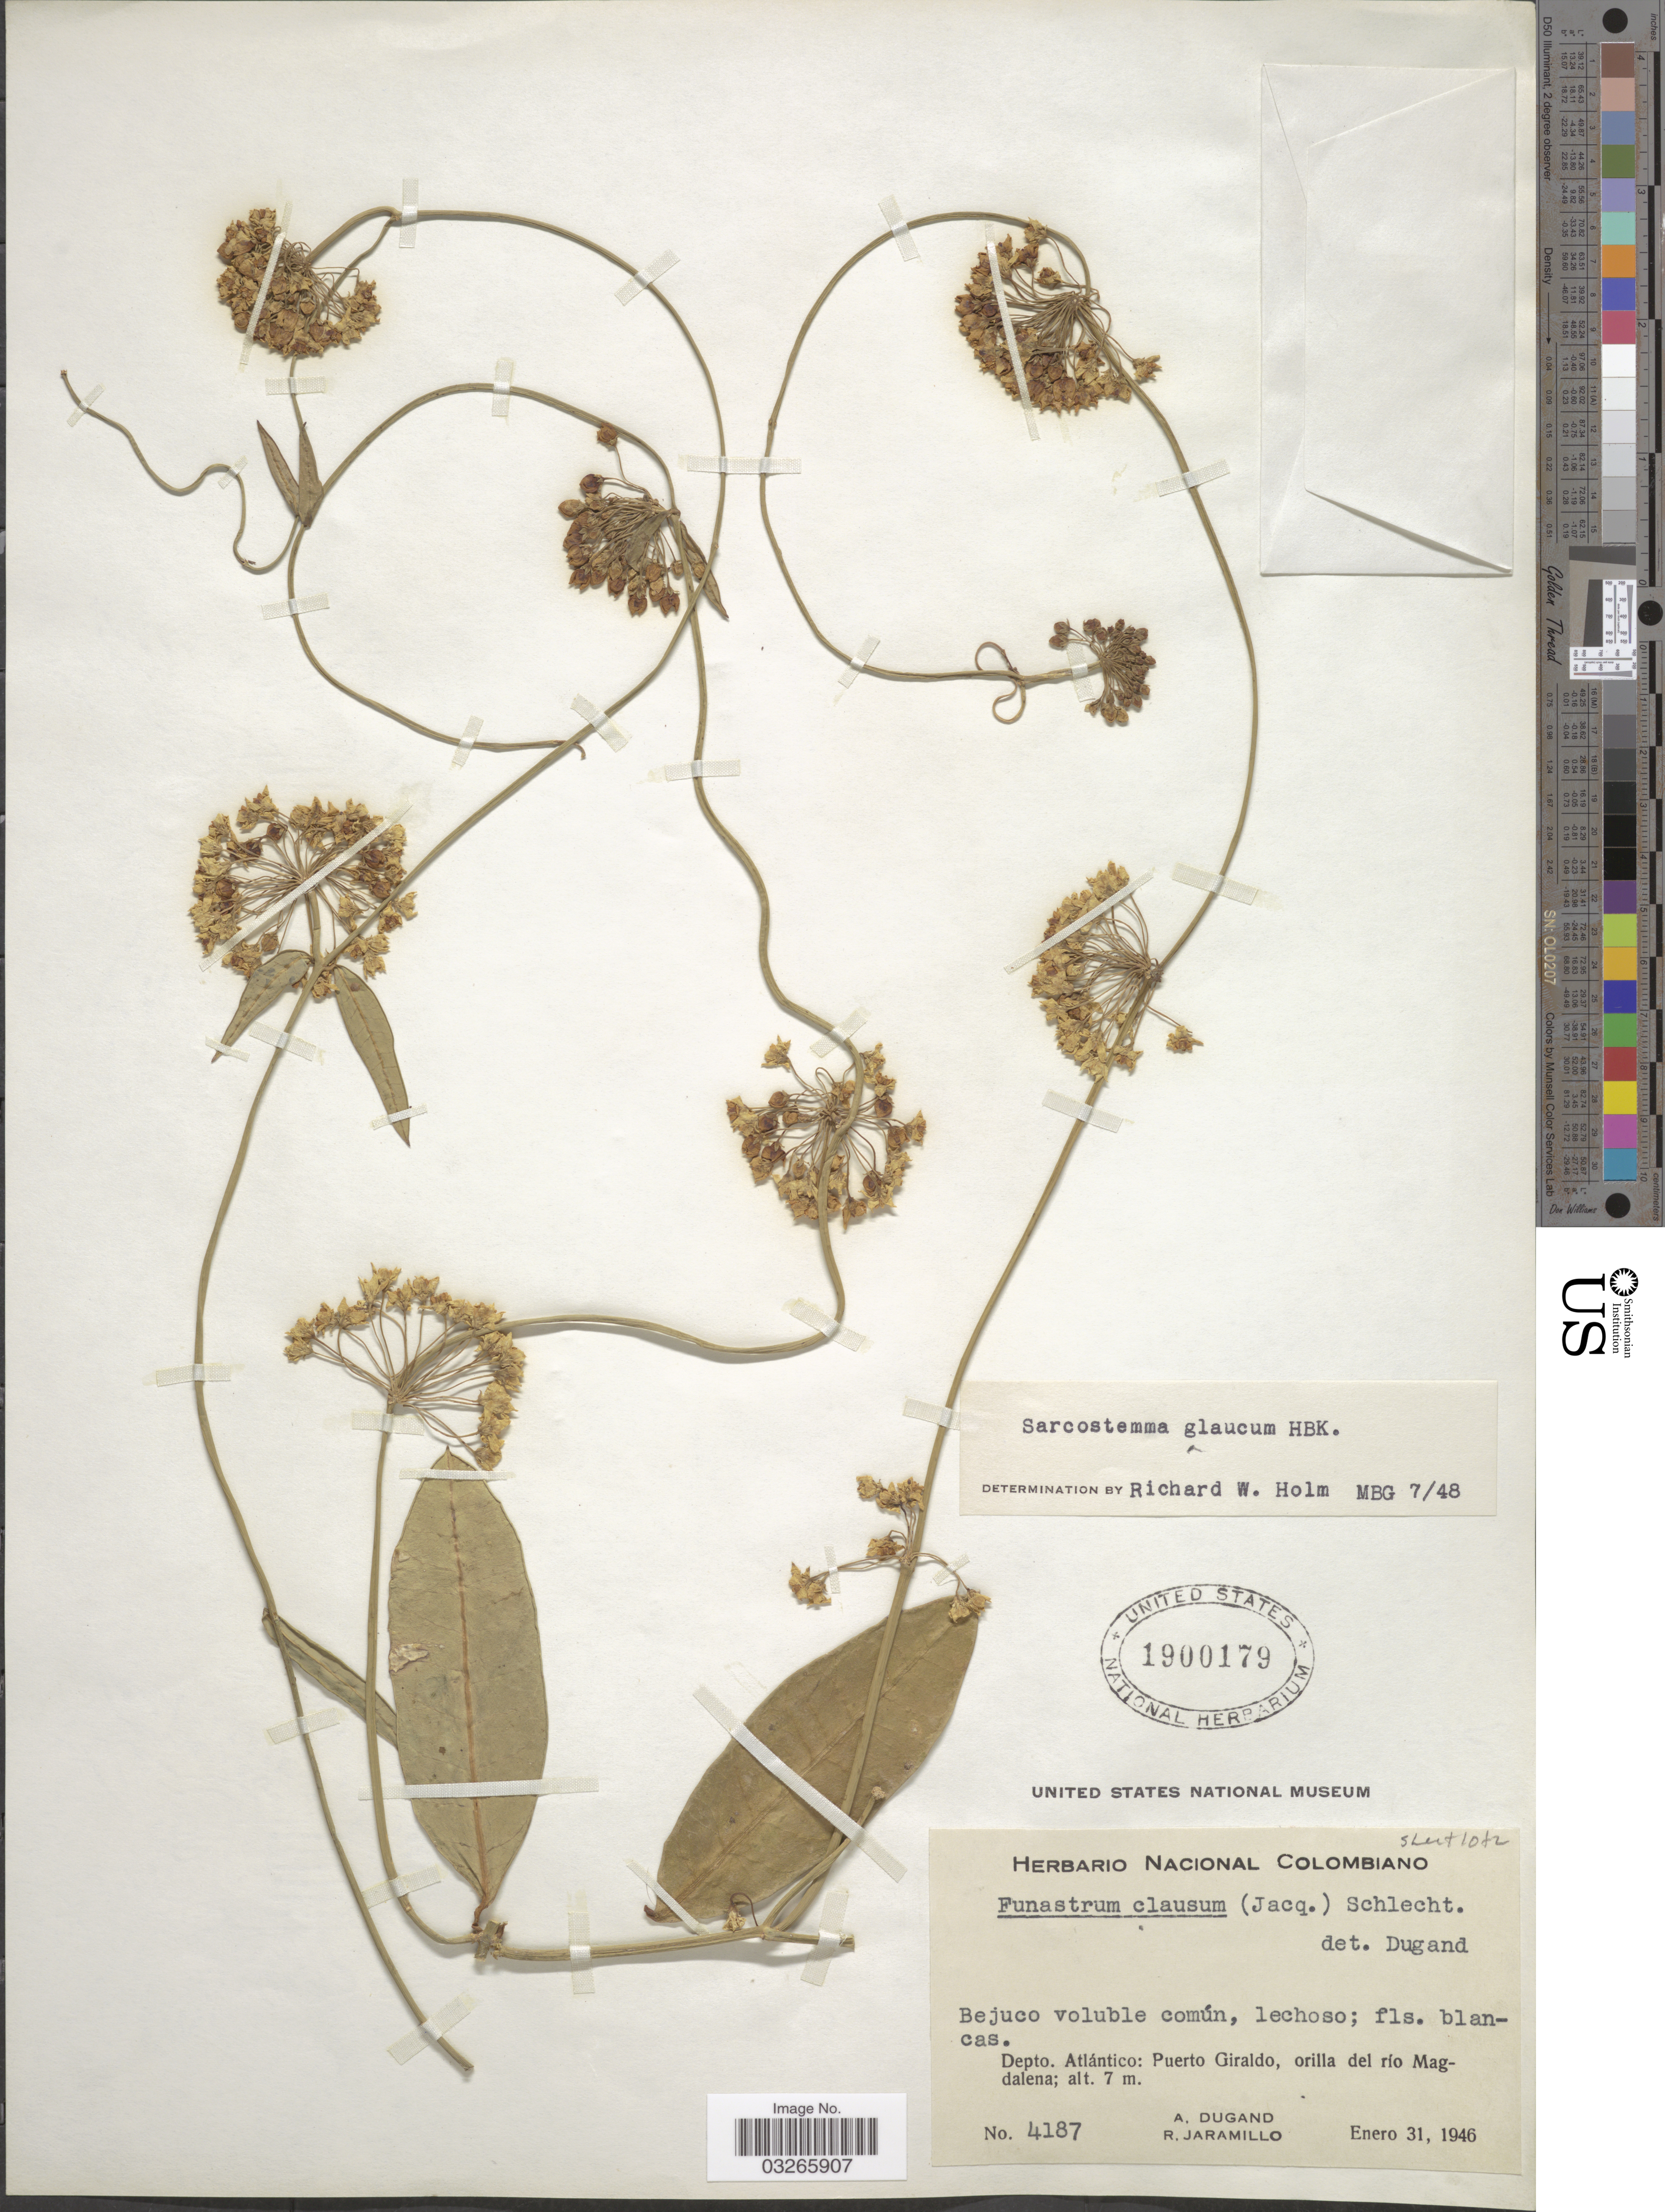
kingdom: Plantae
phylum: Tracheophyta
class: Magnoliopsida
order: Gentianales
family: Apocynaceae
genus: Sarcostemma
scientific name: Sarcostemma glaucum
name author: Kunth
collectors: A. Dugand & R. Jaramillo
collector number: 4187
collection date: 1946-01-31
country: Colombia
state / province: Atlántico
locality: Depto. Atlántico: Puerto Giraldo, orilla del río Magdalena.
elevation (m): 7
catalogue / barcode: US 1900179